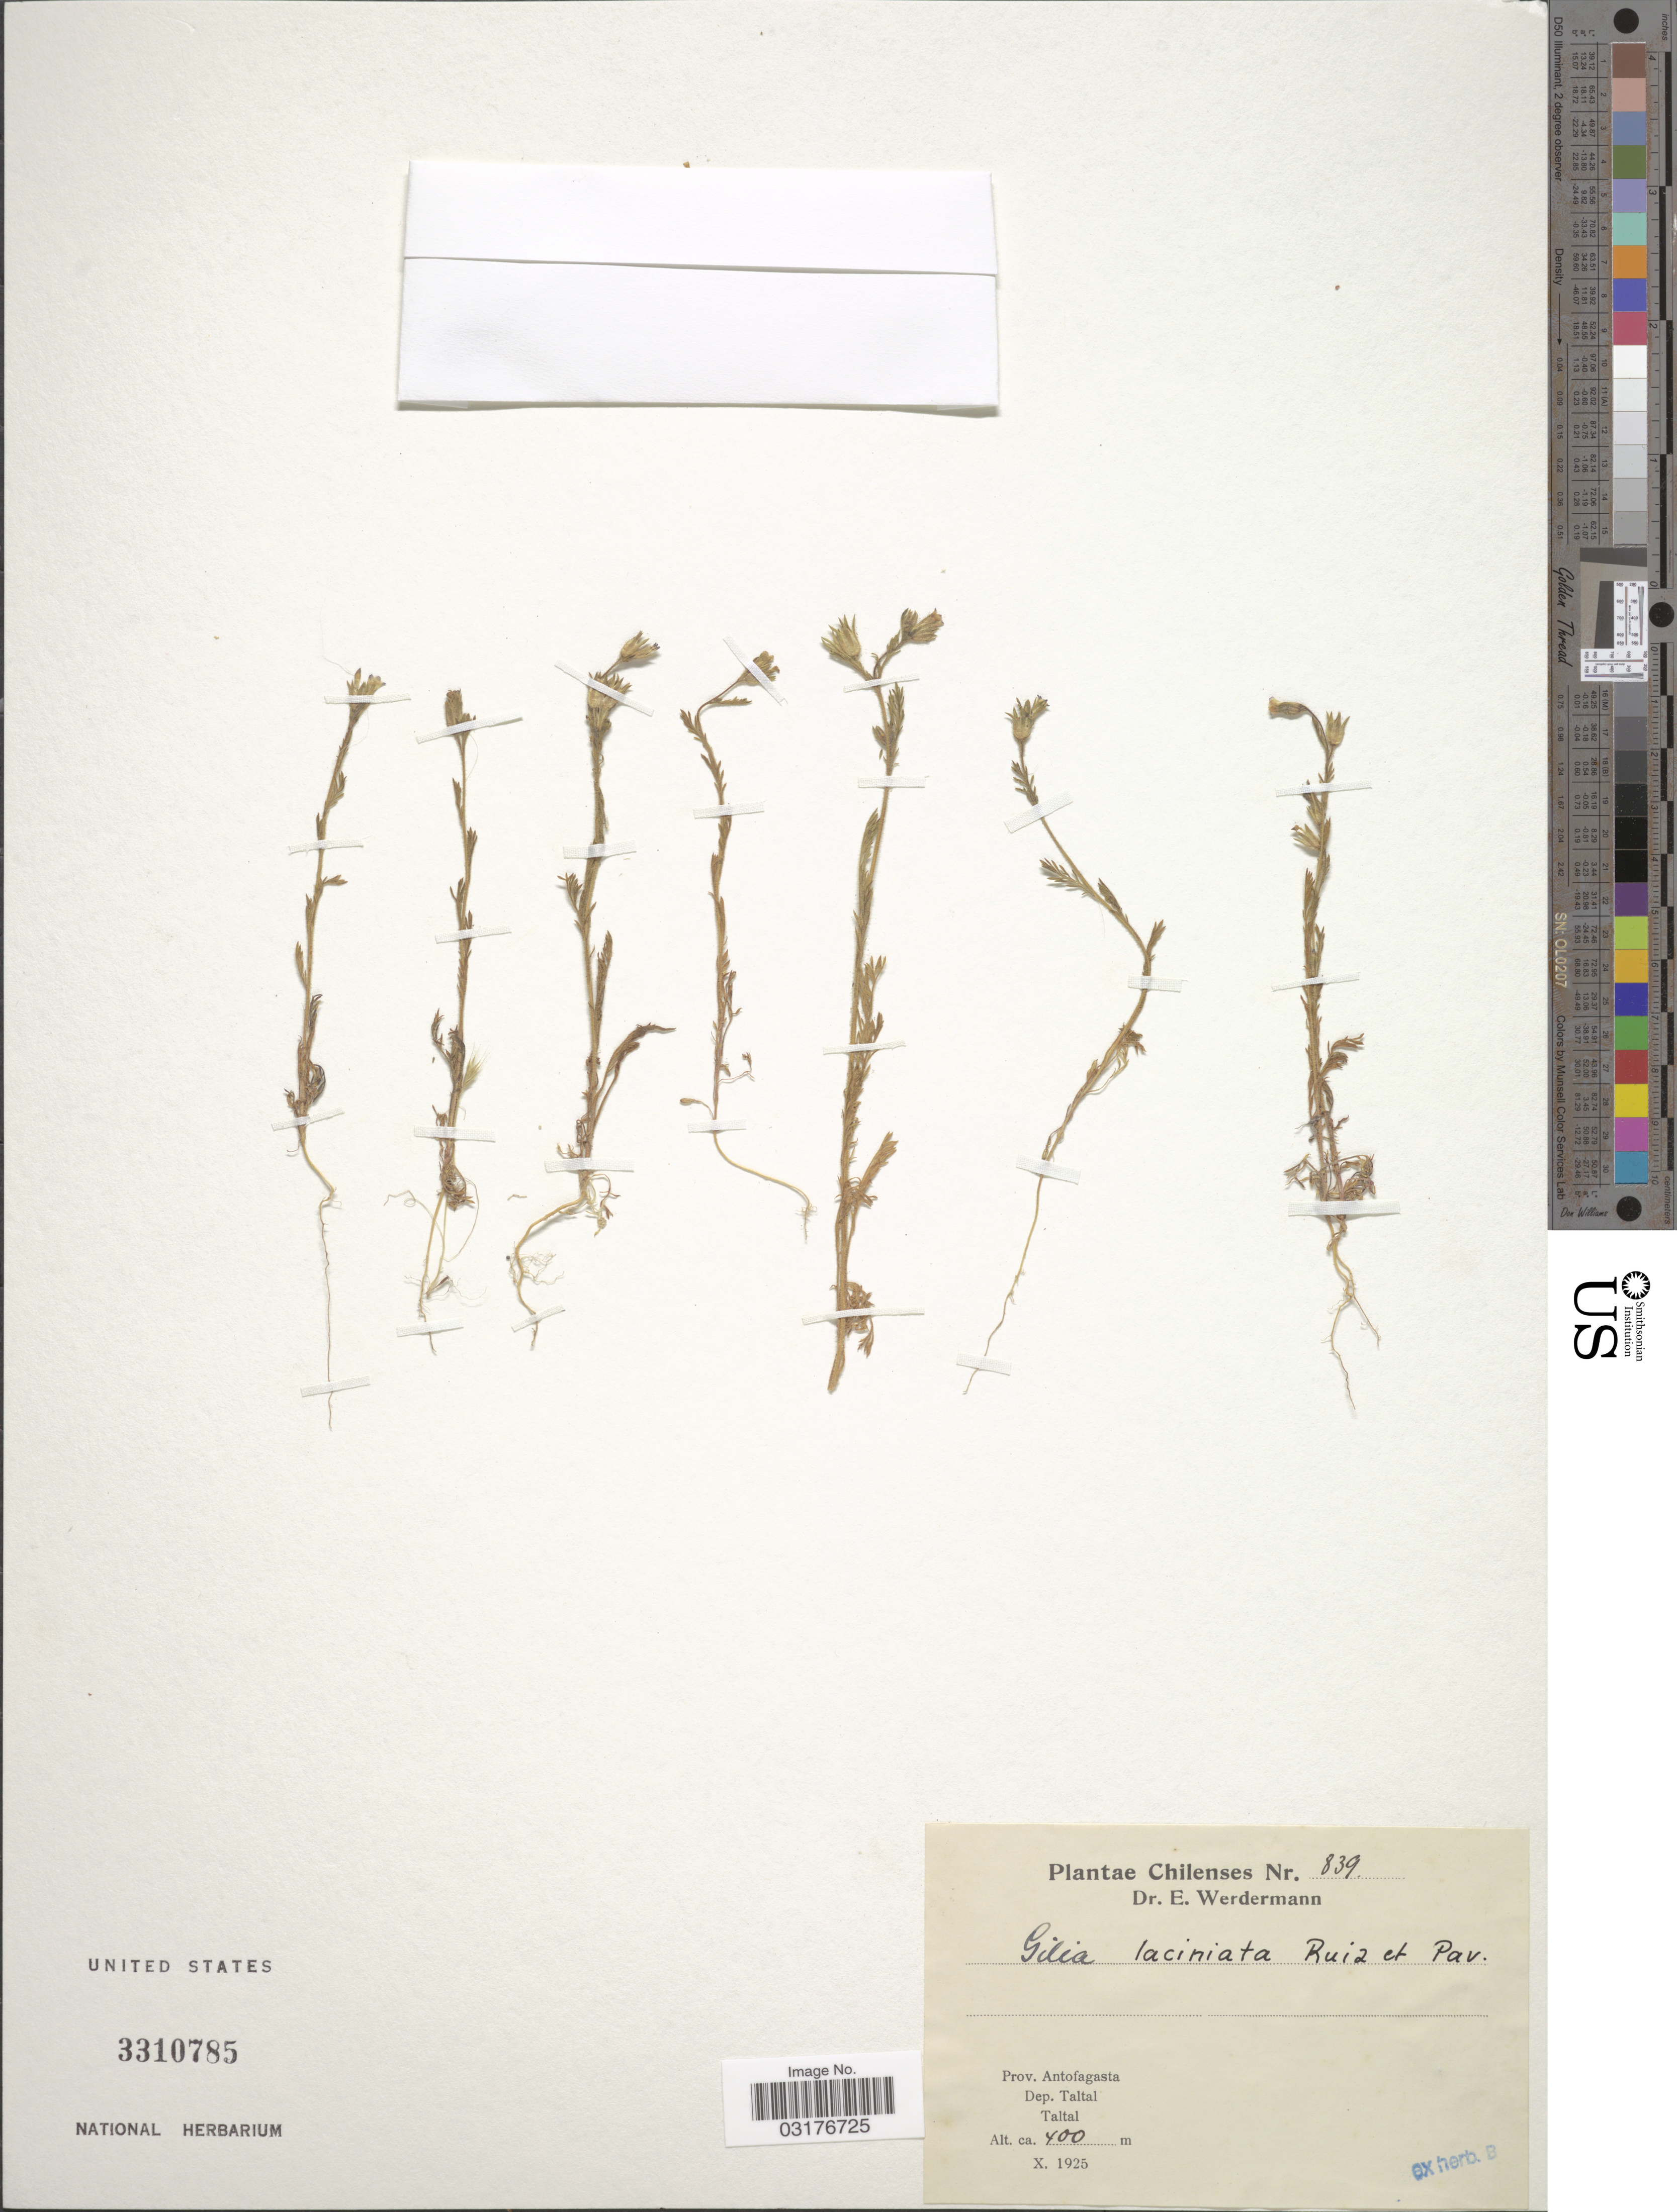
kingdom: Plantae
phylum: Tracheophyta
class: Magnoliopsida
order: Ericales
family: Polemoniaceae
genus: Gilia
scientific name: Gilia laciniata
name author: Ruiz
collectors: E. Werdermann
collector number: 839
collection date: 1925-10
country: Chile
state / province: Antofagasta (II)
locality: Prov. Antofagasta. Dep. Taltal. Taltal.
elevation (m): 400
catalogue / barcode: US 3310785